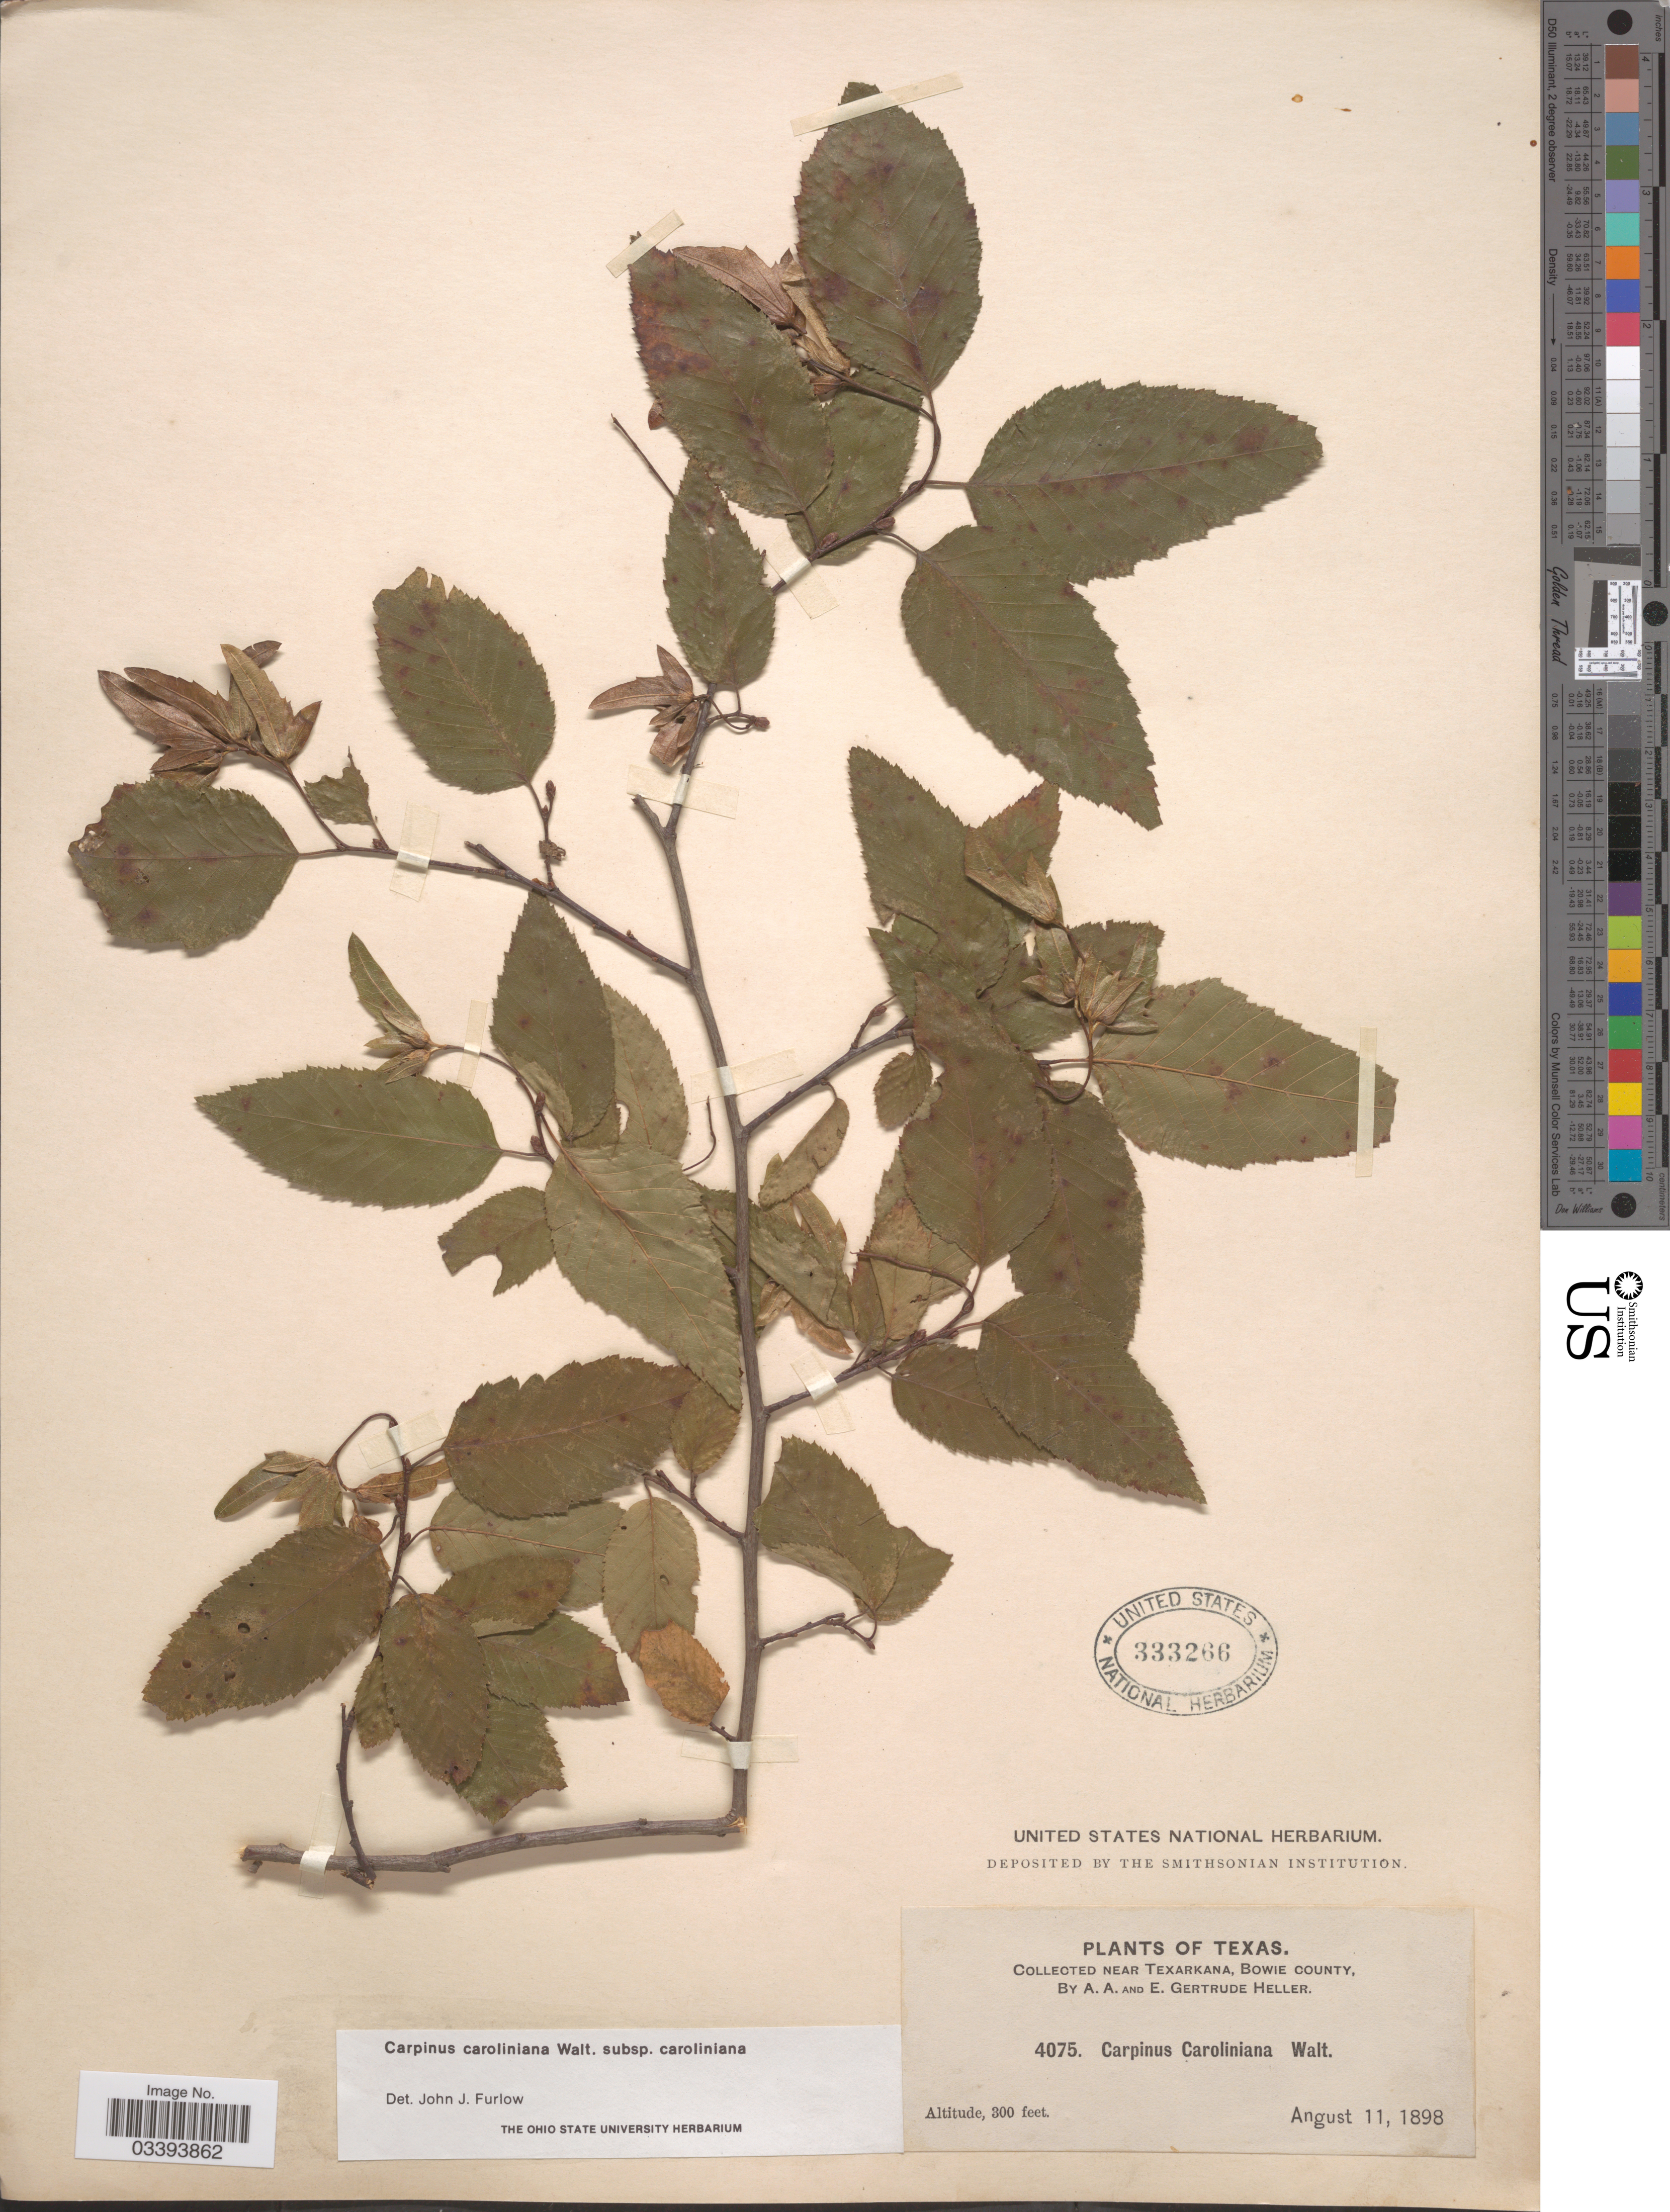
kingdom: Plantae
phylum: Tracheophyta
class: Magnoliopsida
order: Fagales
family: Betulaceae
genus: Carpinus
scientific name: Carpinus caroliniana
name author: Walter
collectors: A. A. Heller & E. G. Heller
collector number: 4075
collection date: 1898-08-11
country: United States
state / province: Texas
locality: Near Texarkana, Bowie County.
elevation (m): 91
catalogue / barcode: US 333266